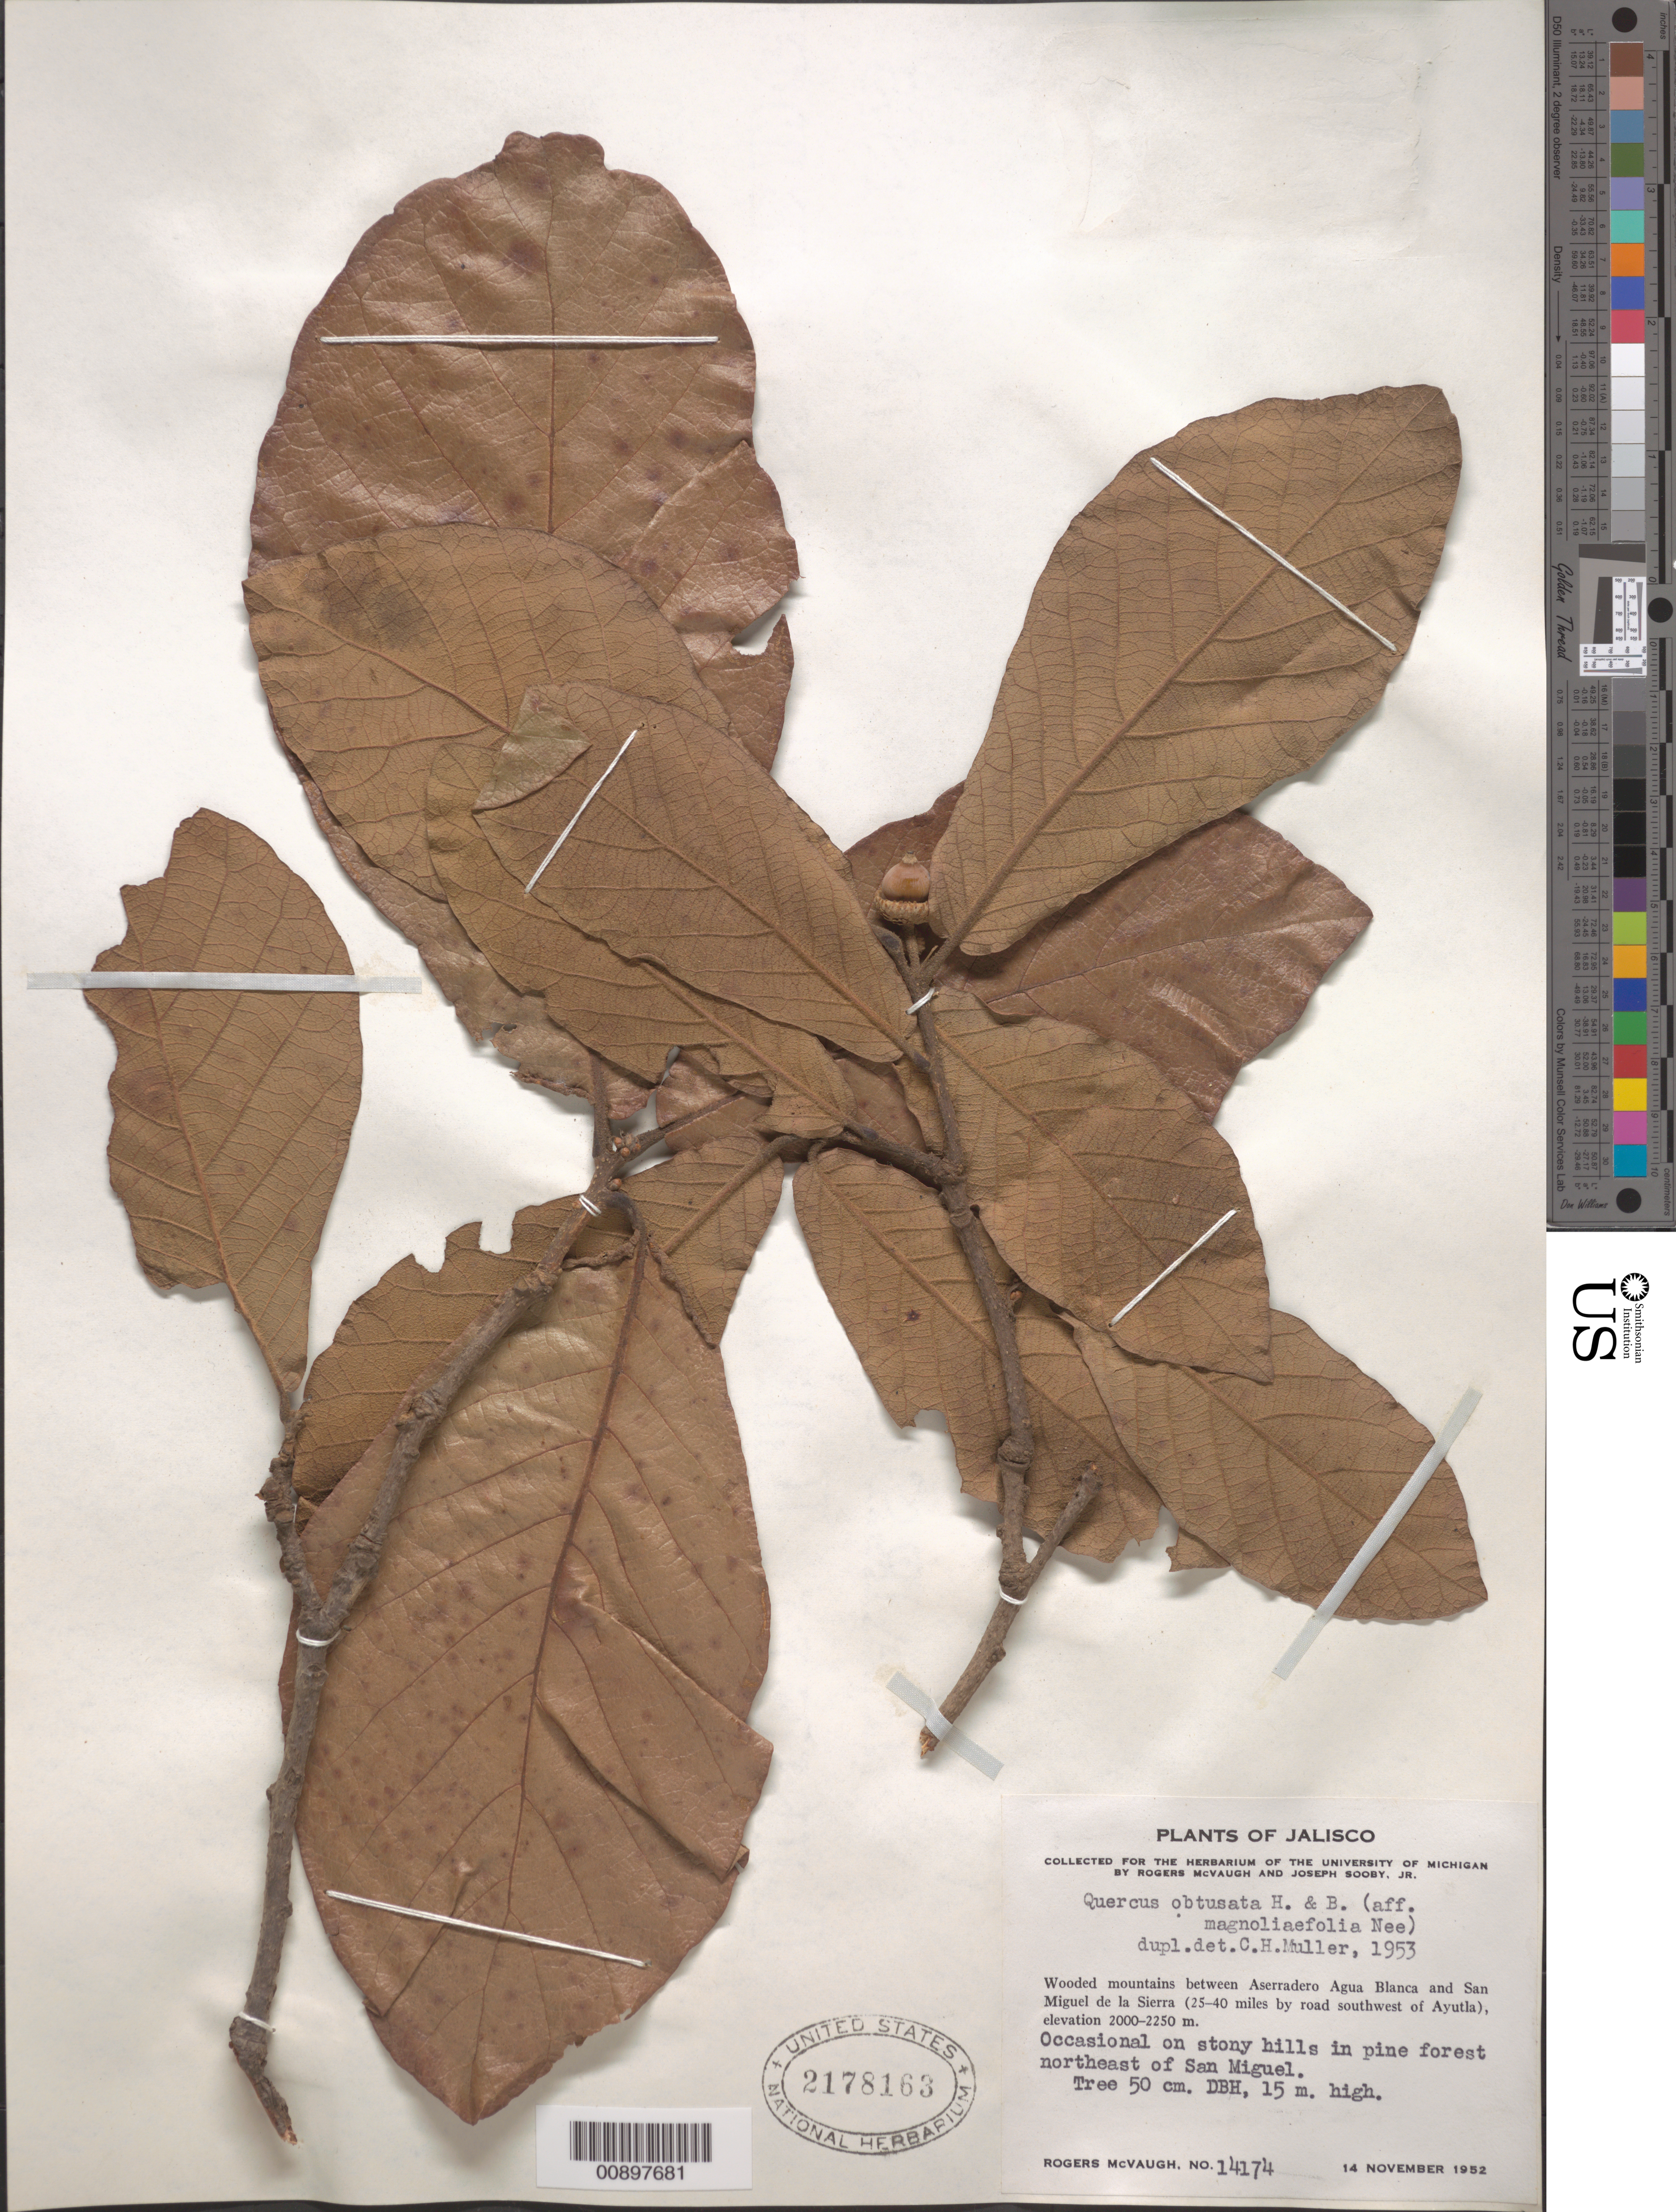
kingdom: Plantae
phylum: Tracheophyta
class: Magnoliopsida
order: Fagales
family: Fagaceae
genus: Quercus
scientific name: Quercus obtusata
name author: Humb. & Bonpl.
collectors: R. McVaugh & J. Sooby Jr.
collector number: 14174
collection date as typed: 14 Nov 1952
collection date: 1952-11-14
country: Mexico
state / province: Jalisco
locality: Wooded mountains between Aserradero Agua Blanca and San Miguel de la Sierra (25-40 miles by road southwest of Ayutla). On stony hills in pine forest northeast of San Miguel.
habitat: On stony hills in pine forest.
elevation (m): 2250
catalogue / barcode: US 2178163